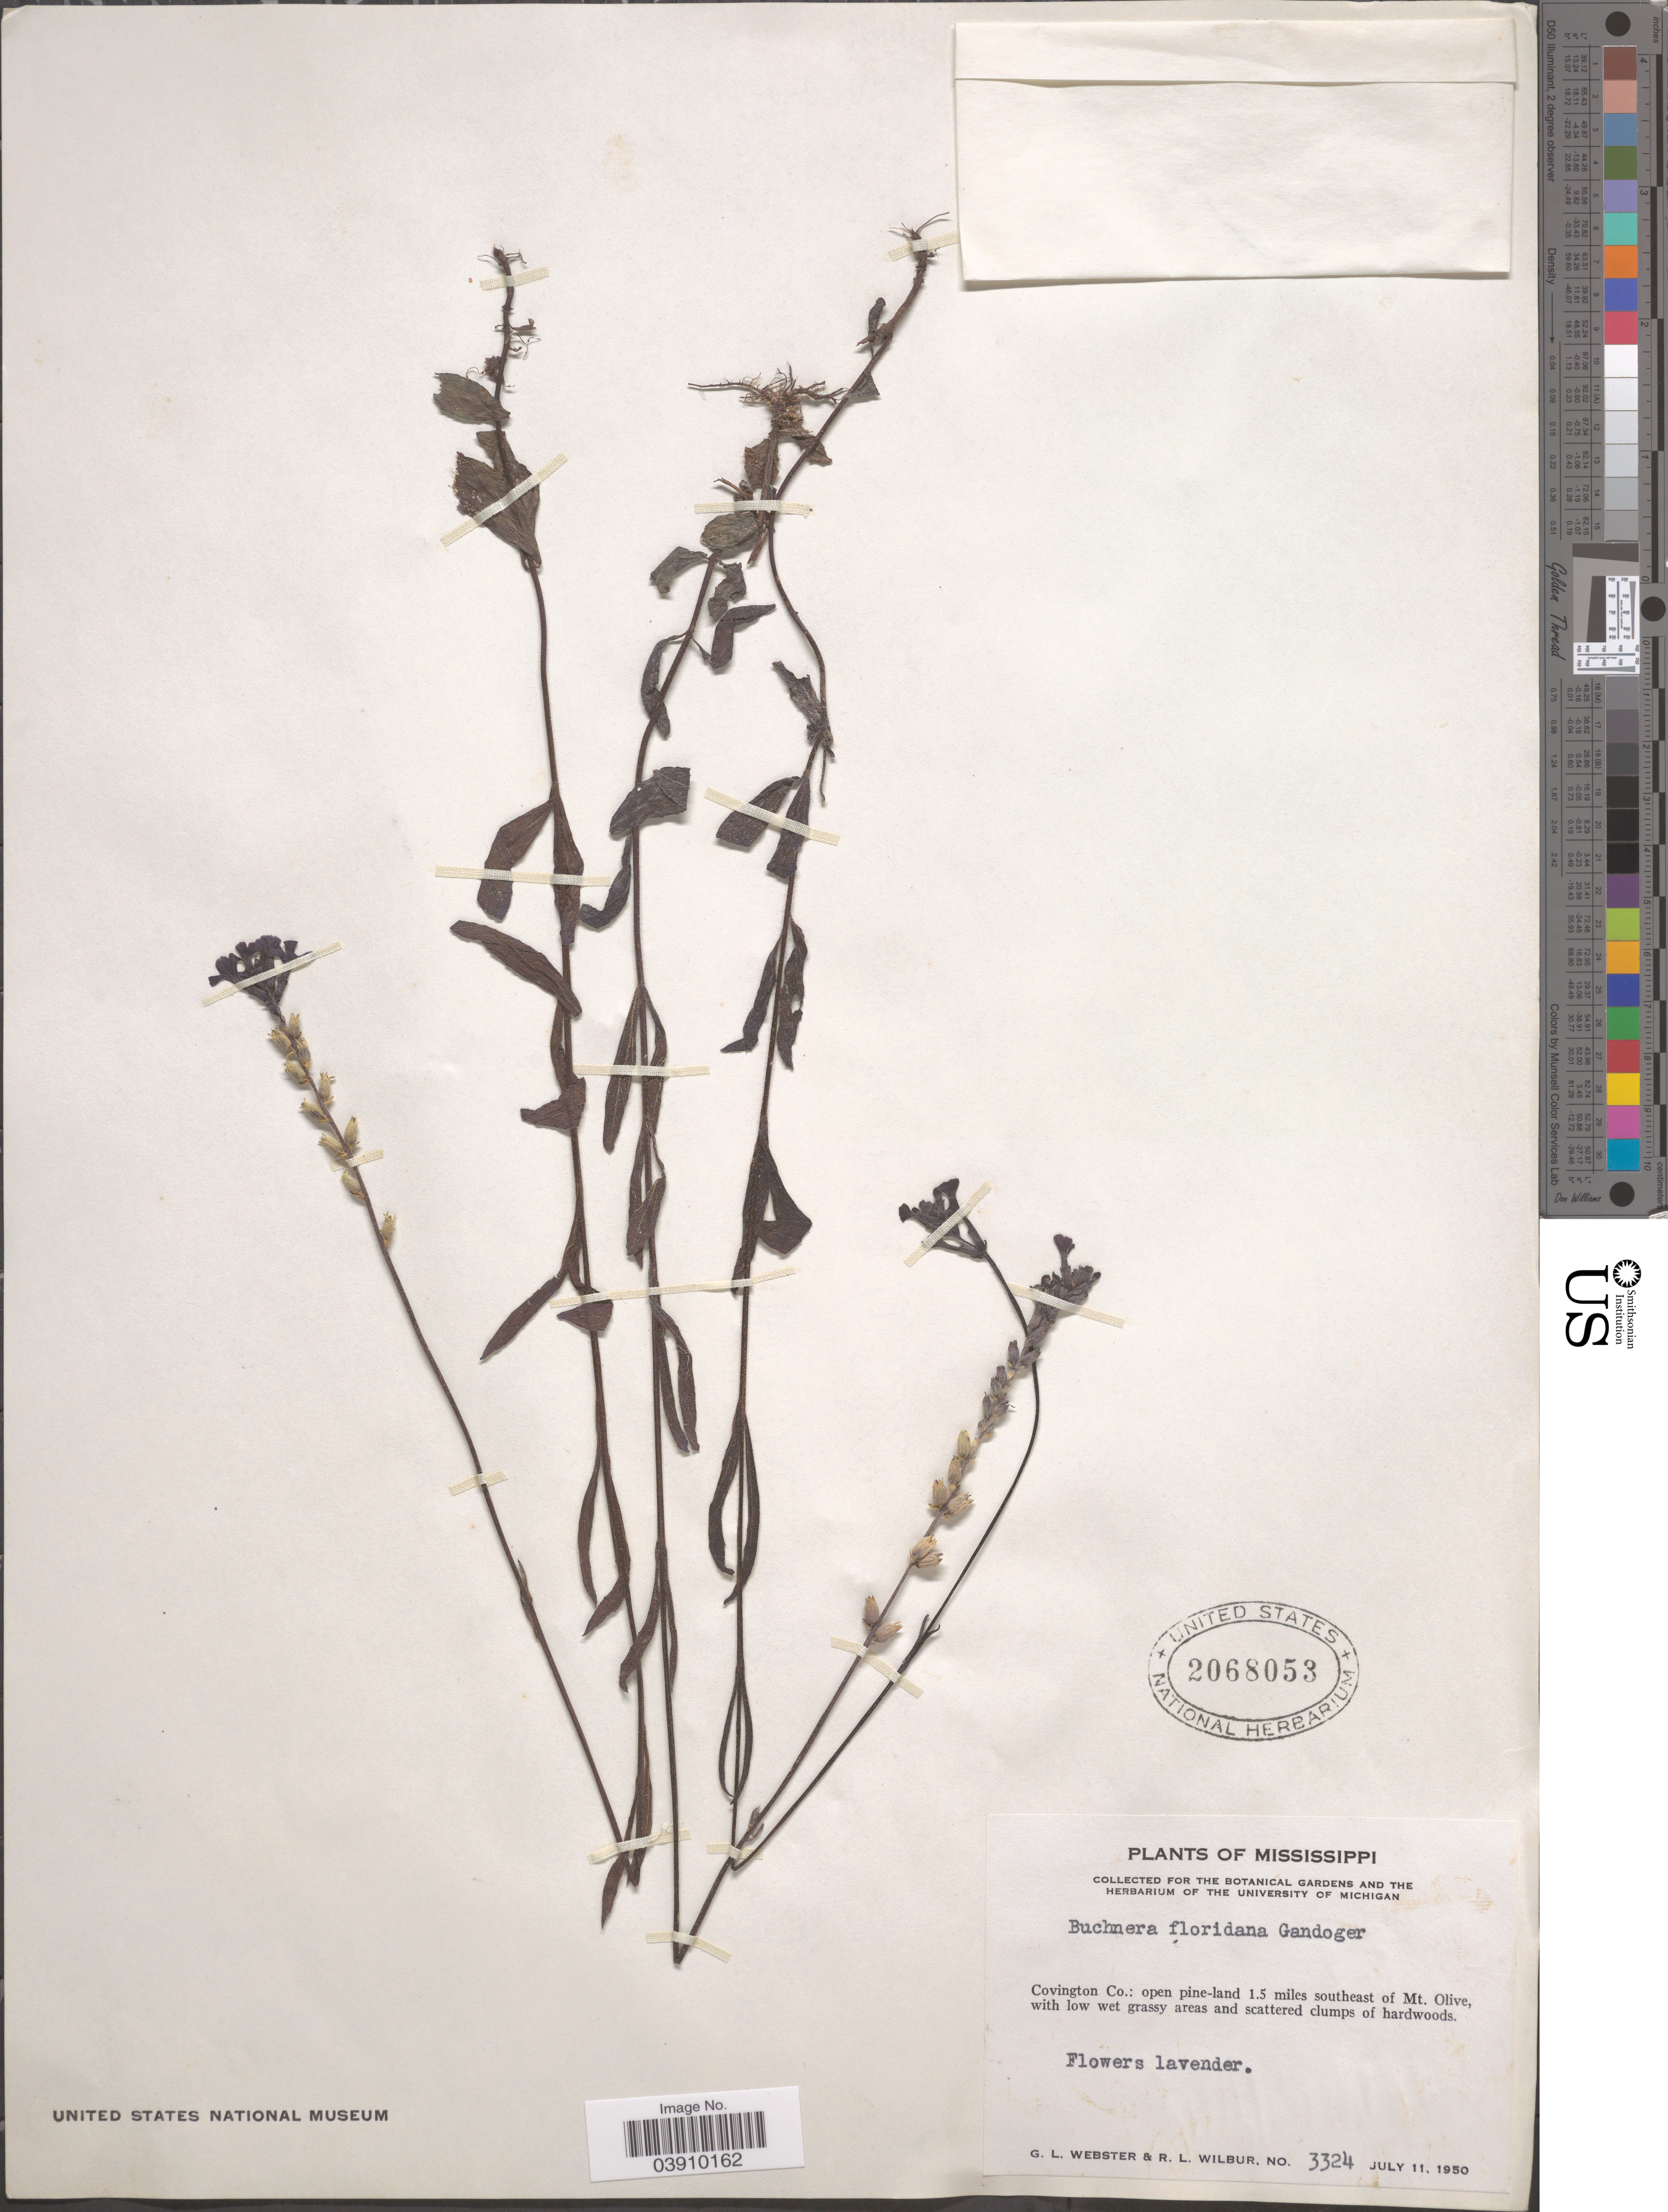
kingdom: Plantae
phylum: Tracheophyta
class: Magnoliopsida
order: Lamiales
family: Orobanchaceae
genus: Buchnera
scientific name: Buchnera floridana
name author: Gand.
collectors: G. L. Webster & R. L. Wilbur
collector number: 3324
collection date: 1950-07-11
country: United States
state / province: Mississippi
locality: Covington Co.: open pine-land 1.5 miles southeast of Mt. Olive.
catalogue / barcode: US 2068053